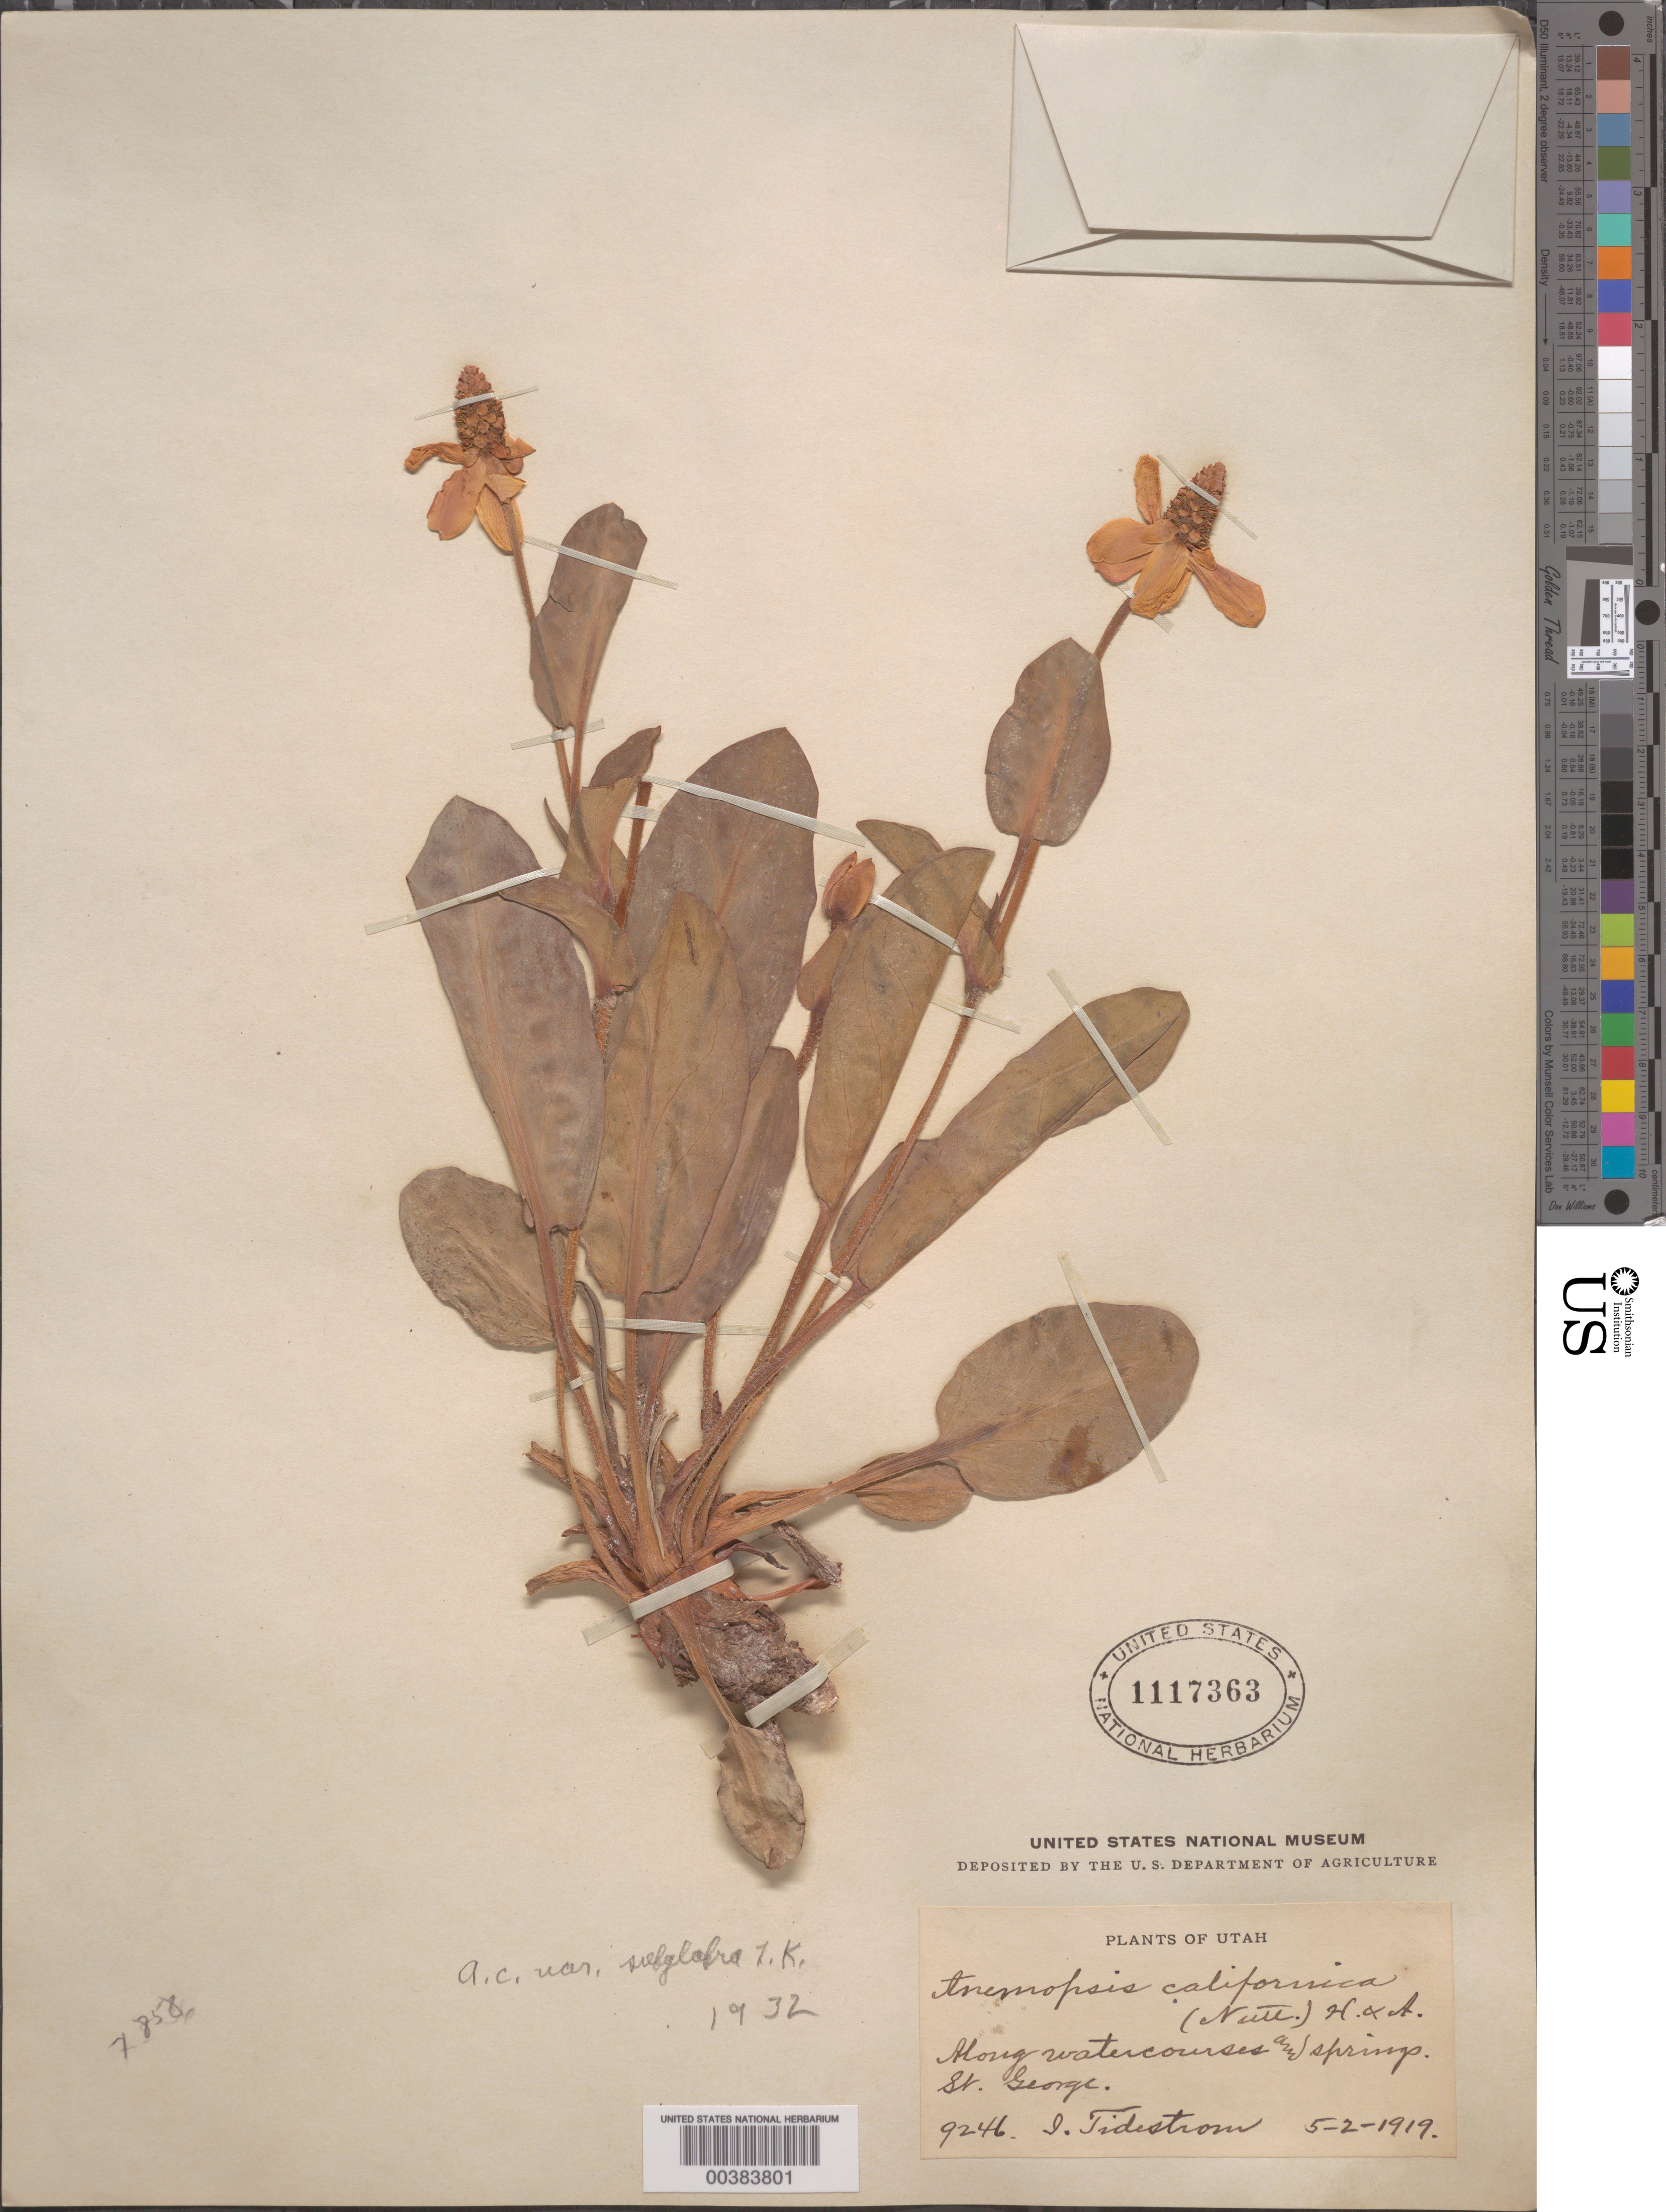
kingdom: Plantae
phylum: Tracheophyta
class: Magnoliopsida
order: Piperales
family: Saururaceae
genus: Anemopsis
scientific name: Anemopsis californica var. subglabra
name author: Kelso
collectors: I. F. Tidestrom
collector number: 9246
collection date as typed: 05 Feb 1919 or 02 May 1919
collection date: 1919-02-05 or 1919-05-02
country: United States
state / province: Utah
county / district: Washington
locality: St. george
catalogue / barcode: US 1117363